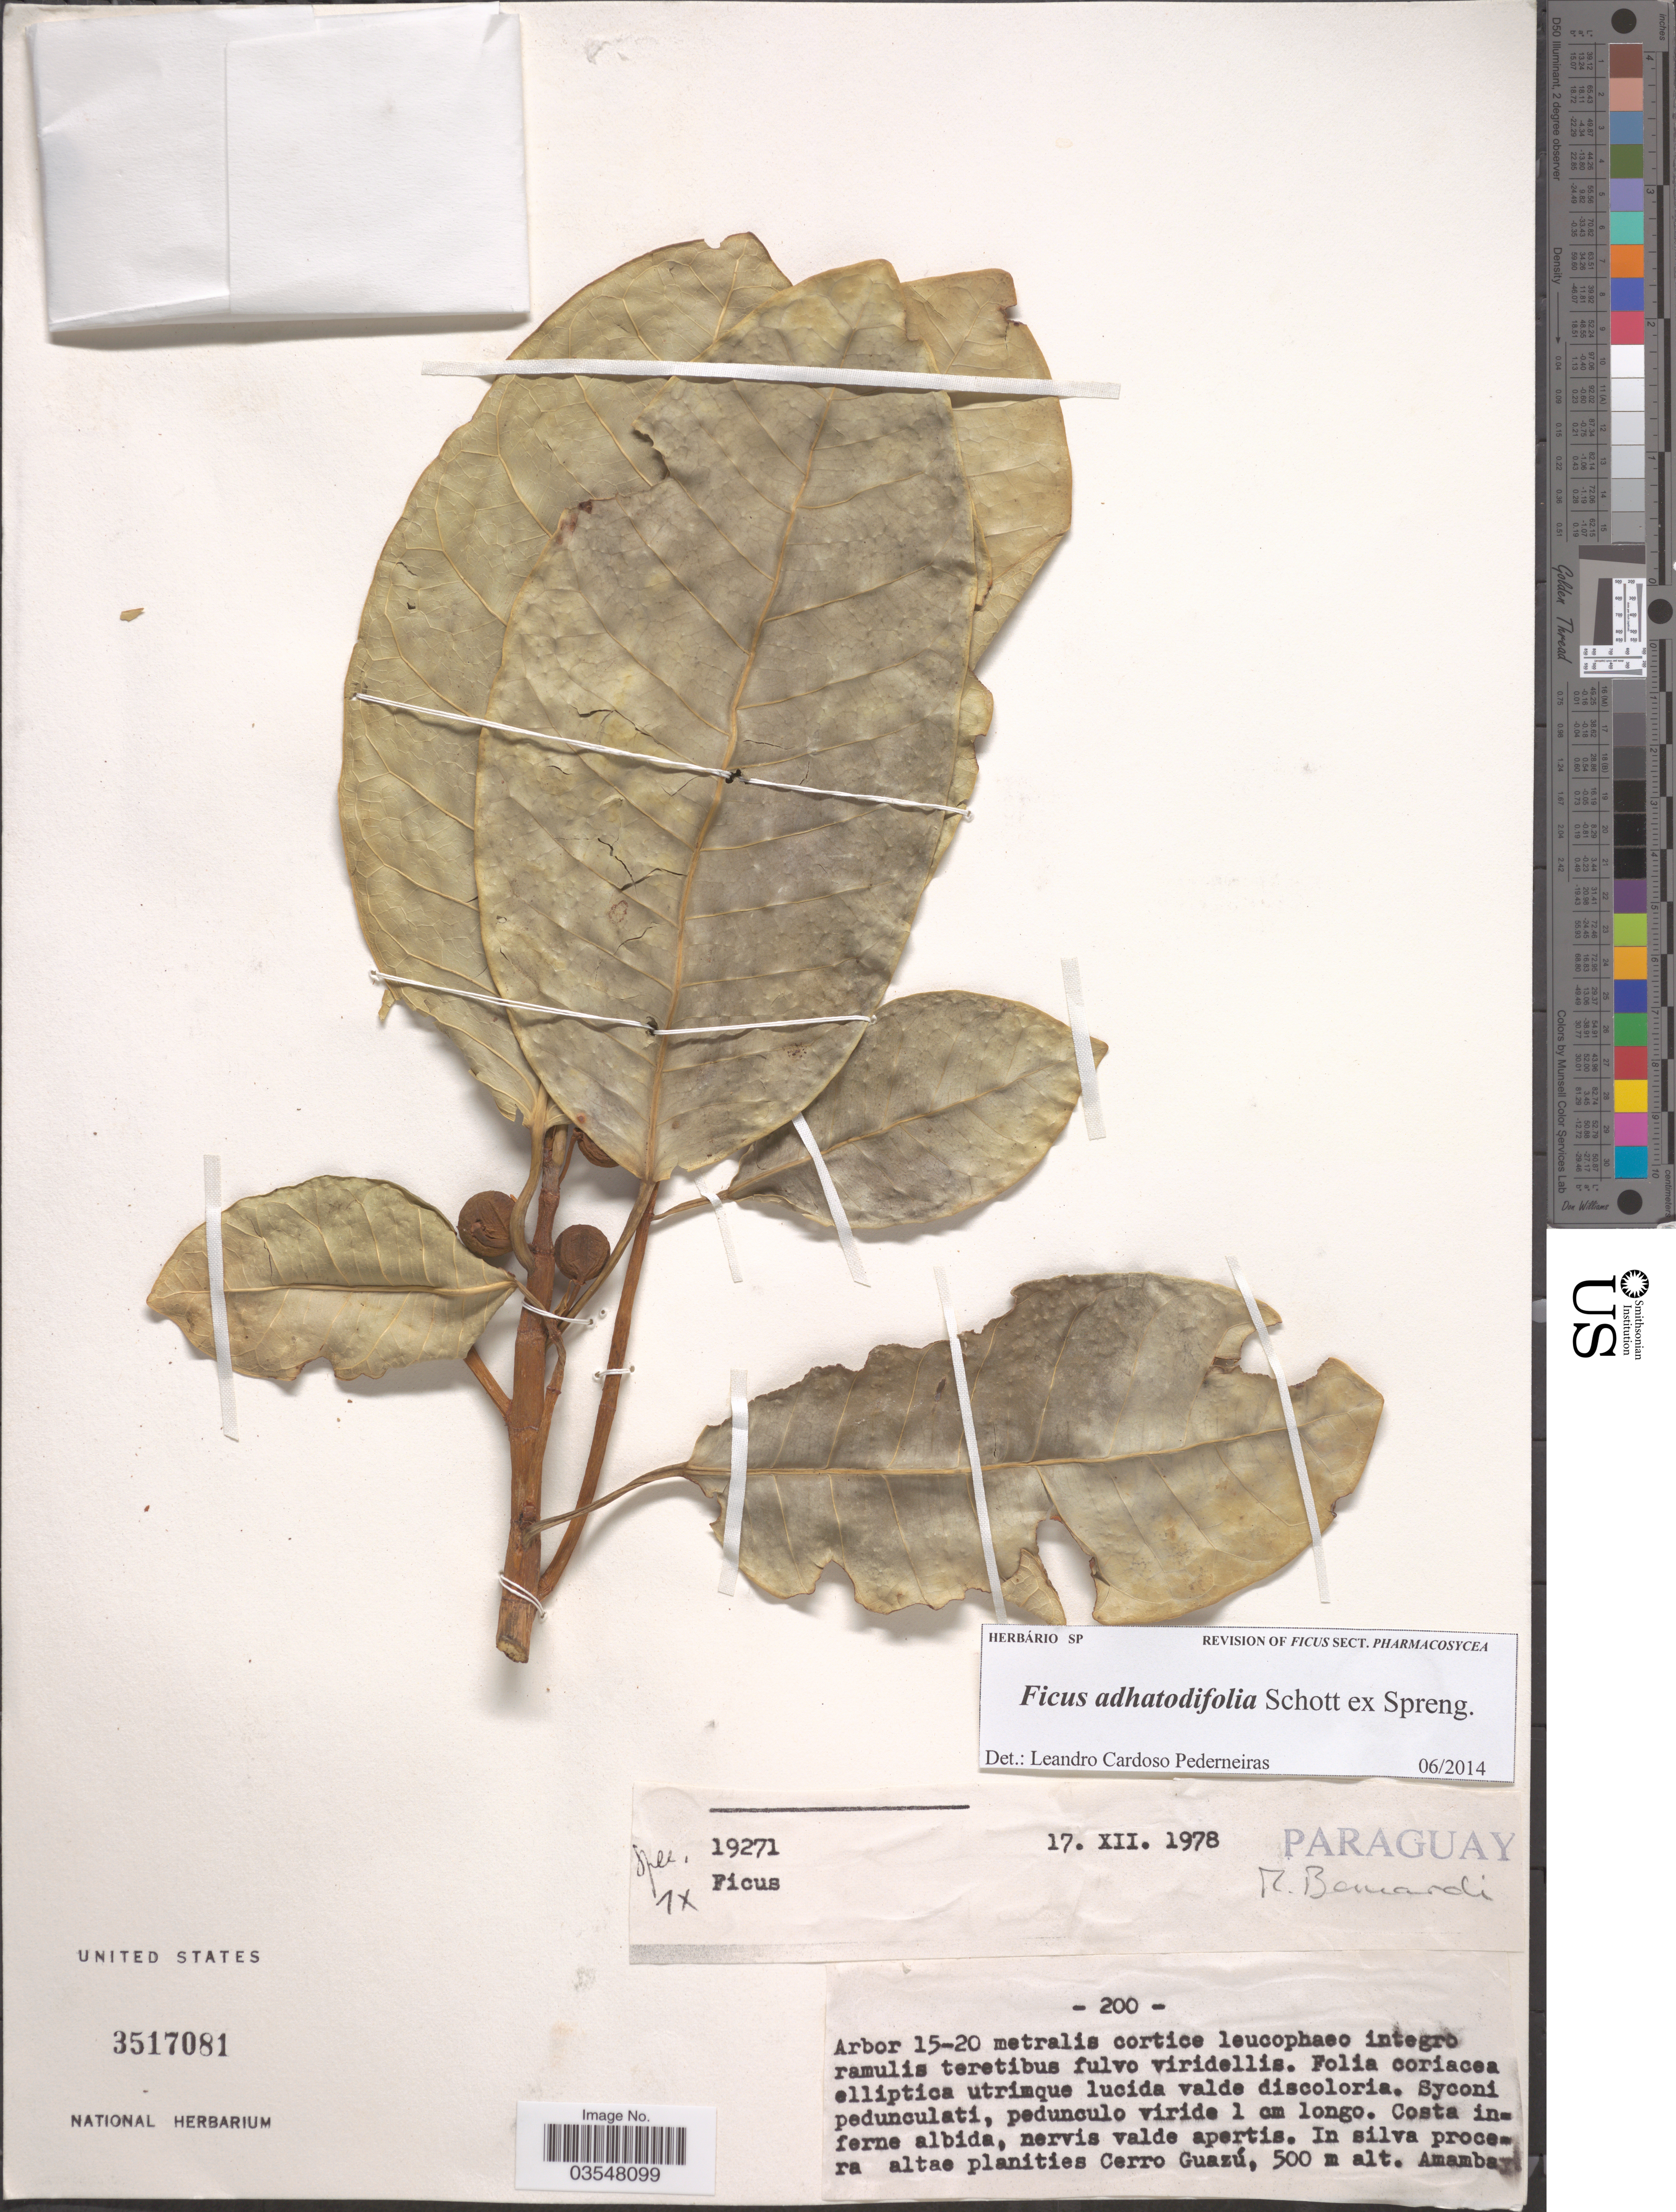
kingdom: Plantae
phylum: Tracheophyta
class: Magnoliopsida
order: Rosales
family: Moraceae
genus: Ficus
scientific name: Ficus adhatodifolia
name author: Schott & Spreng.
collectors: M. Bernardi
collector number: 19271/200?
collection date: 1978-12-17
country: Paraguay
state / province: Amambay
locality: In silva procera altae planities Cerro Guazú.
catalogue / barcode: US 3517081